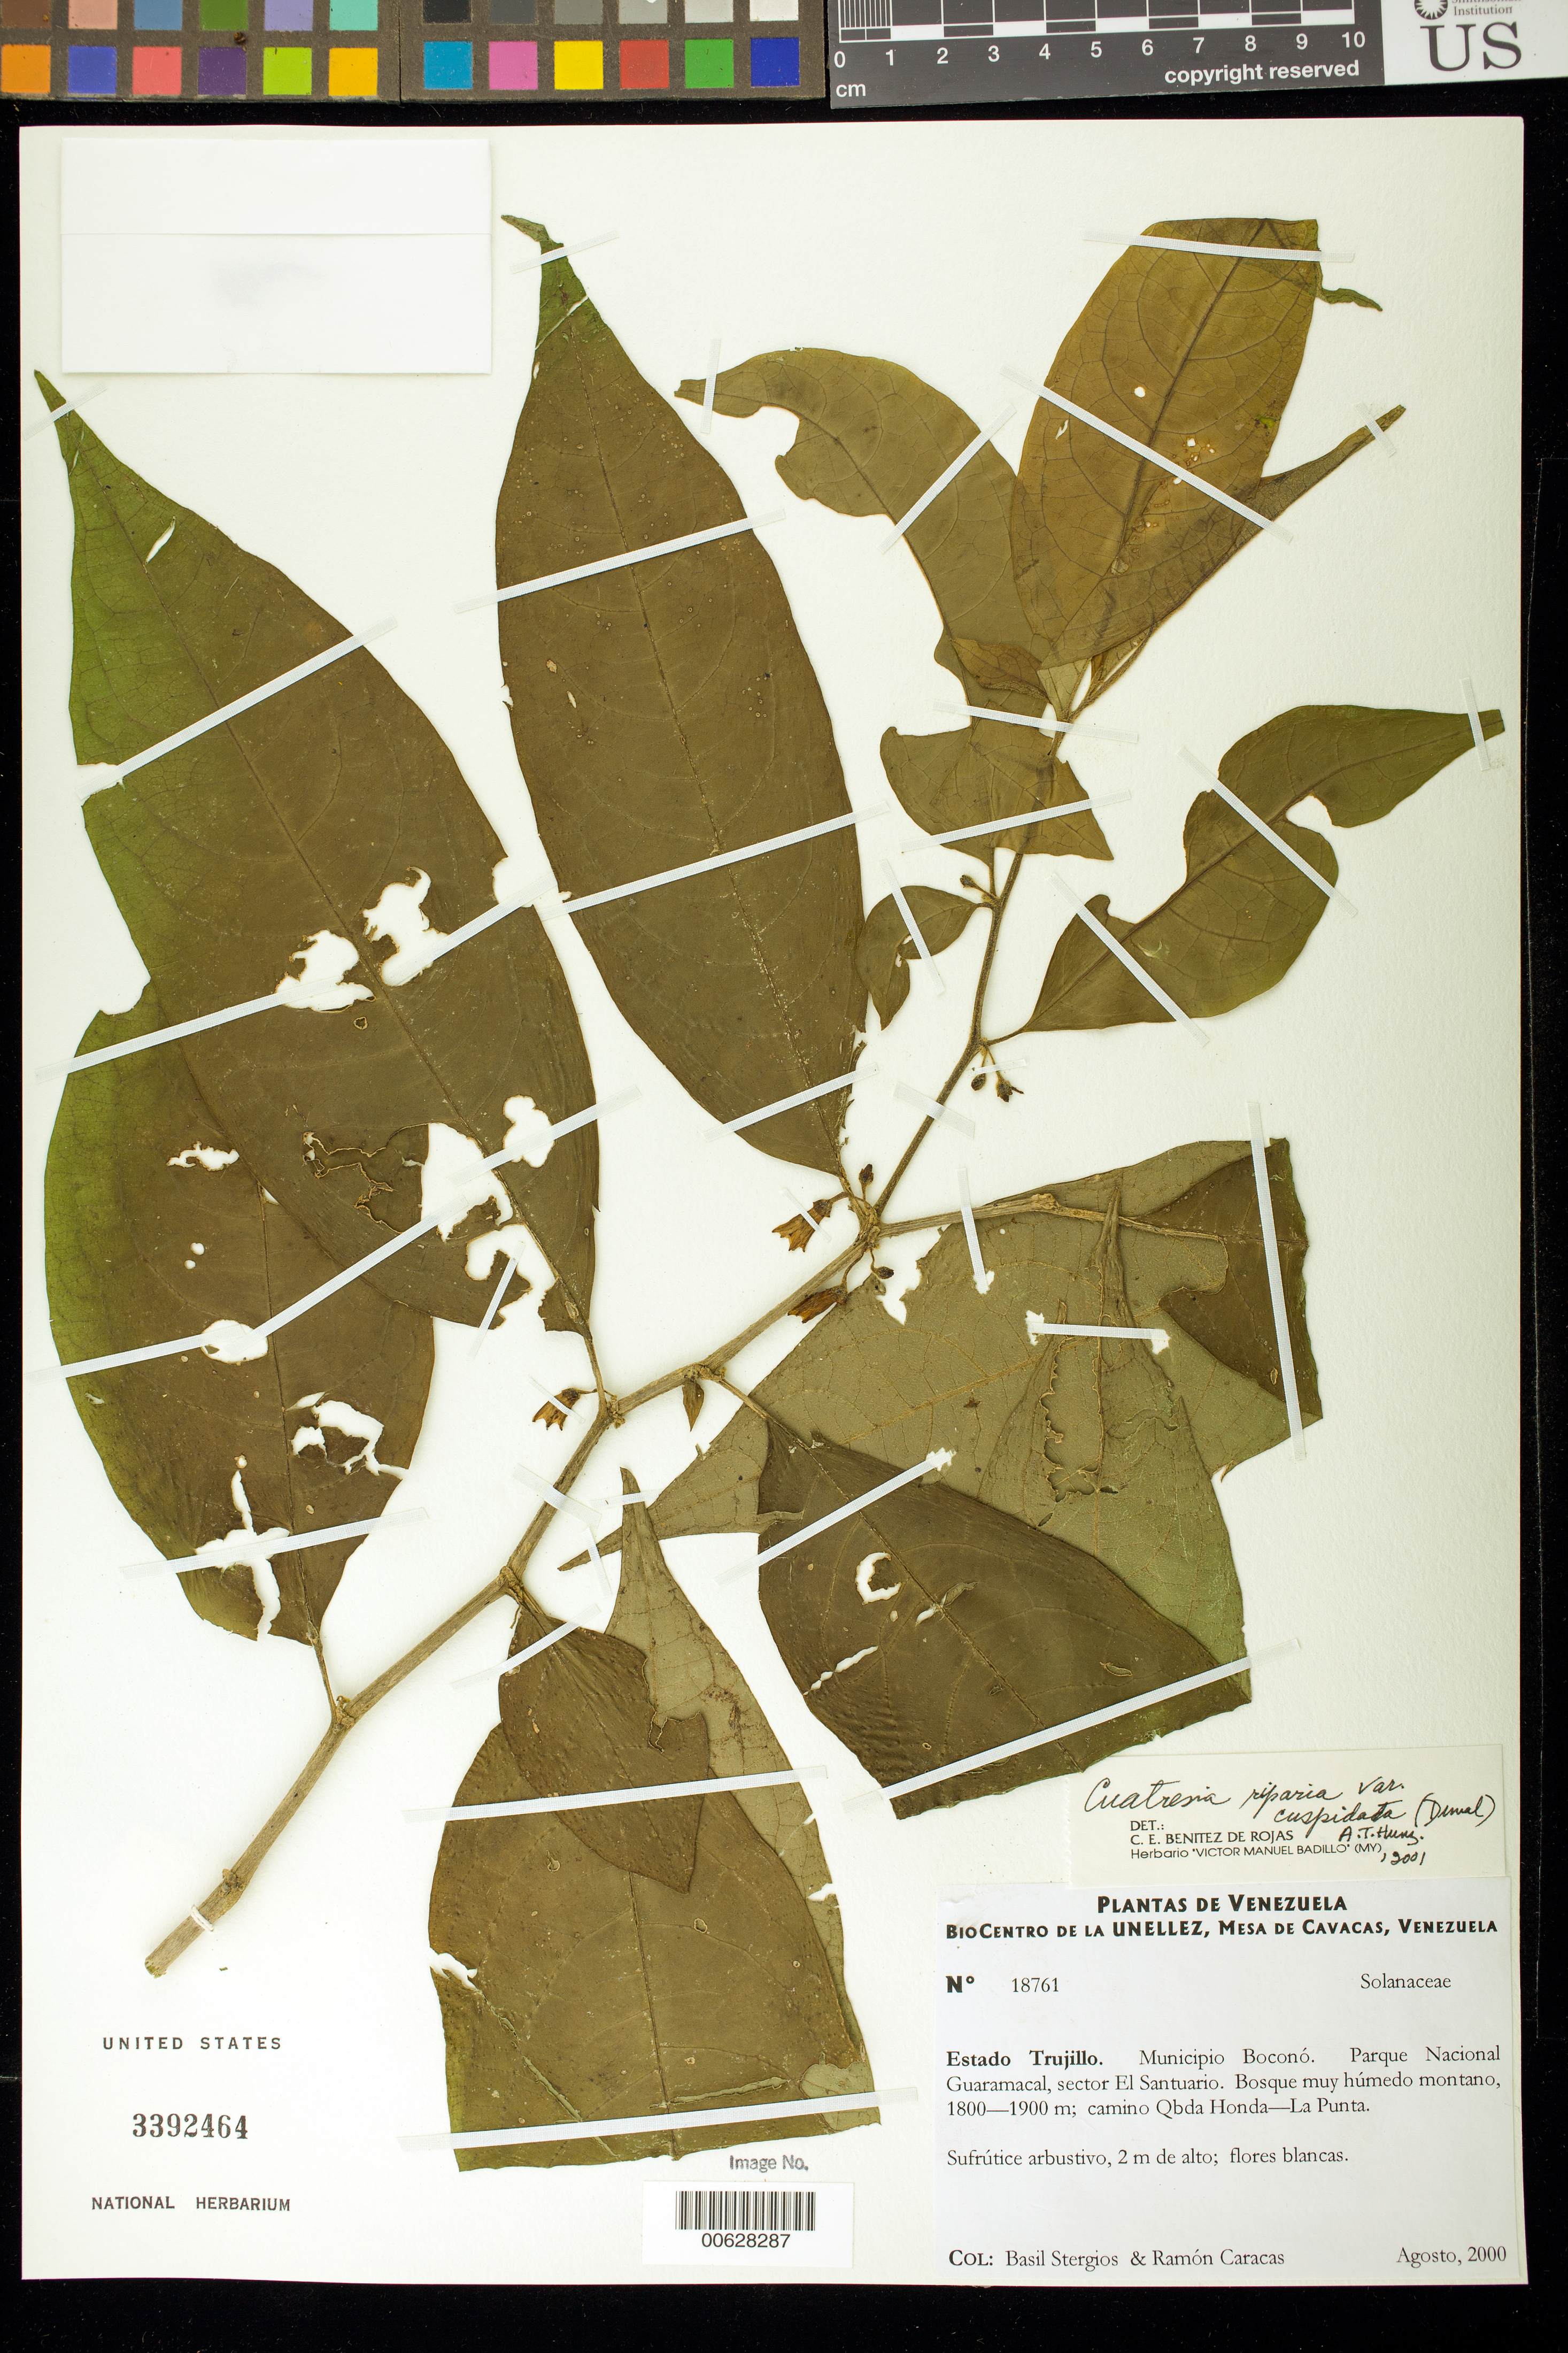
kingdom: Plantae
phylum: Tracheophyta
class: Magnoliopsida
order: Solanales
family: Solanaceae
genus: Cuatresia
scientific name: Cuatresia riparia var. cuspidata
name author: (Dunal) Hunz.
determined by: Benítez, C. E.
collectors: B. G. Stergios & R. Caracas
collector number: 18761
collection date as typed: Aug 2000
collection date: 2000-08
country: Venezuela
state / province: Trujillo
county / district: Boconó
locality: Parque Nacional Guaramacal, El Santuarío, Quebrada Honda-La Punta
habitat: Bosque muy húmedo montano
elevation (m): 1800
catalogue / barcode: US 3392464